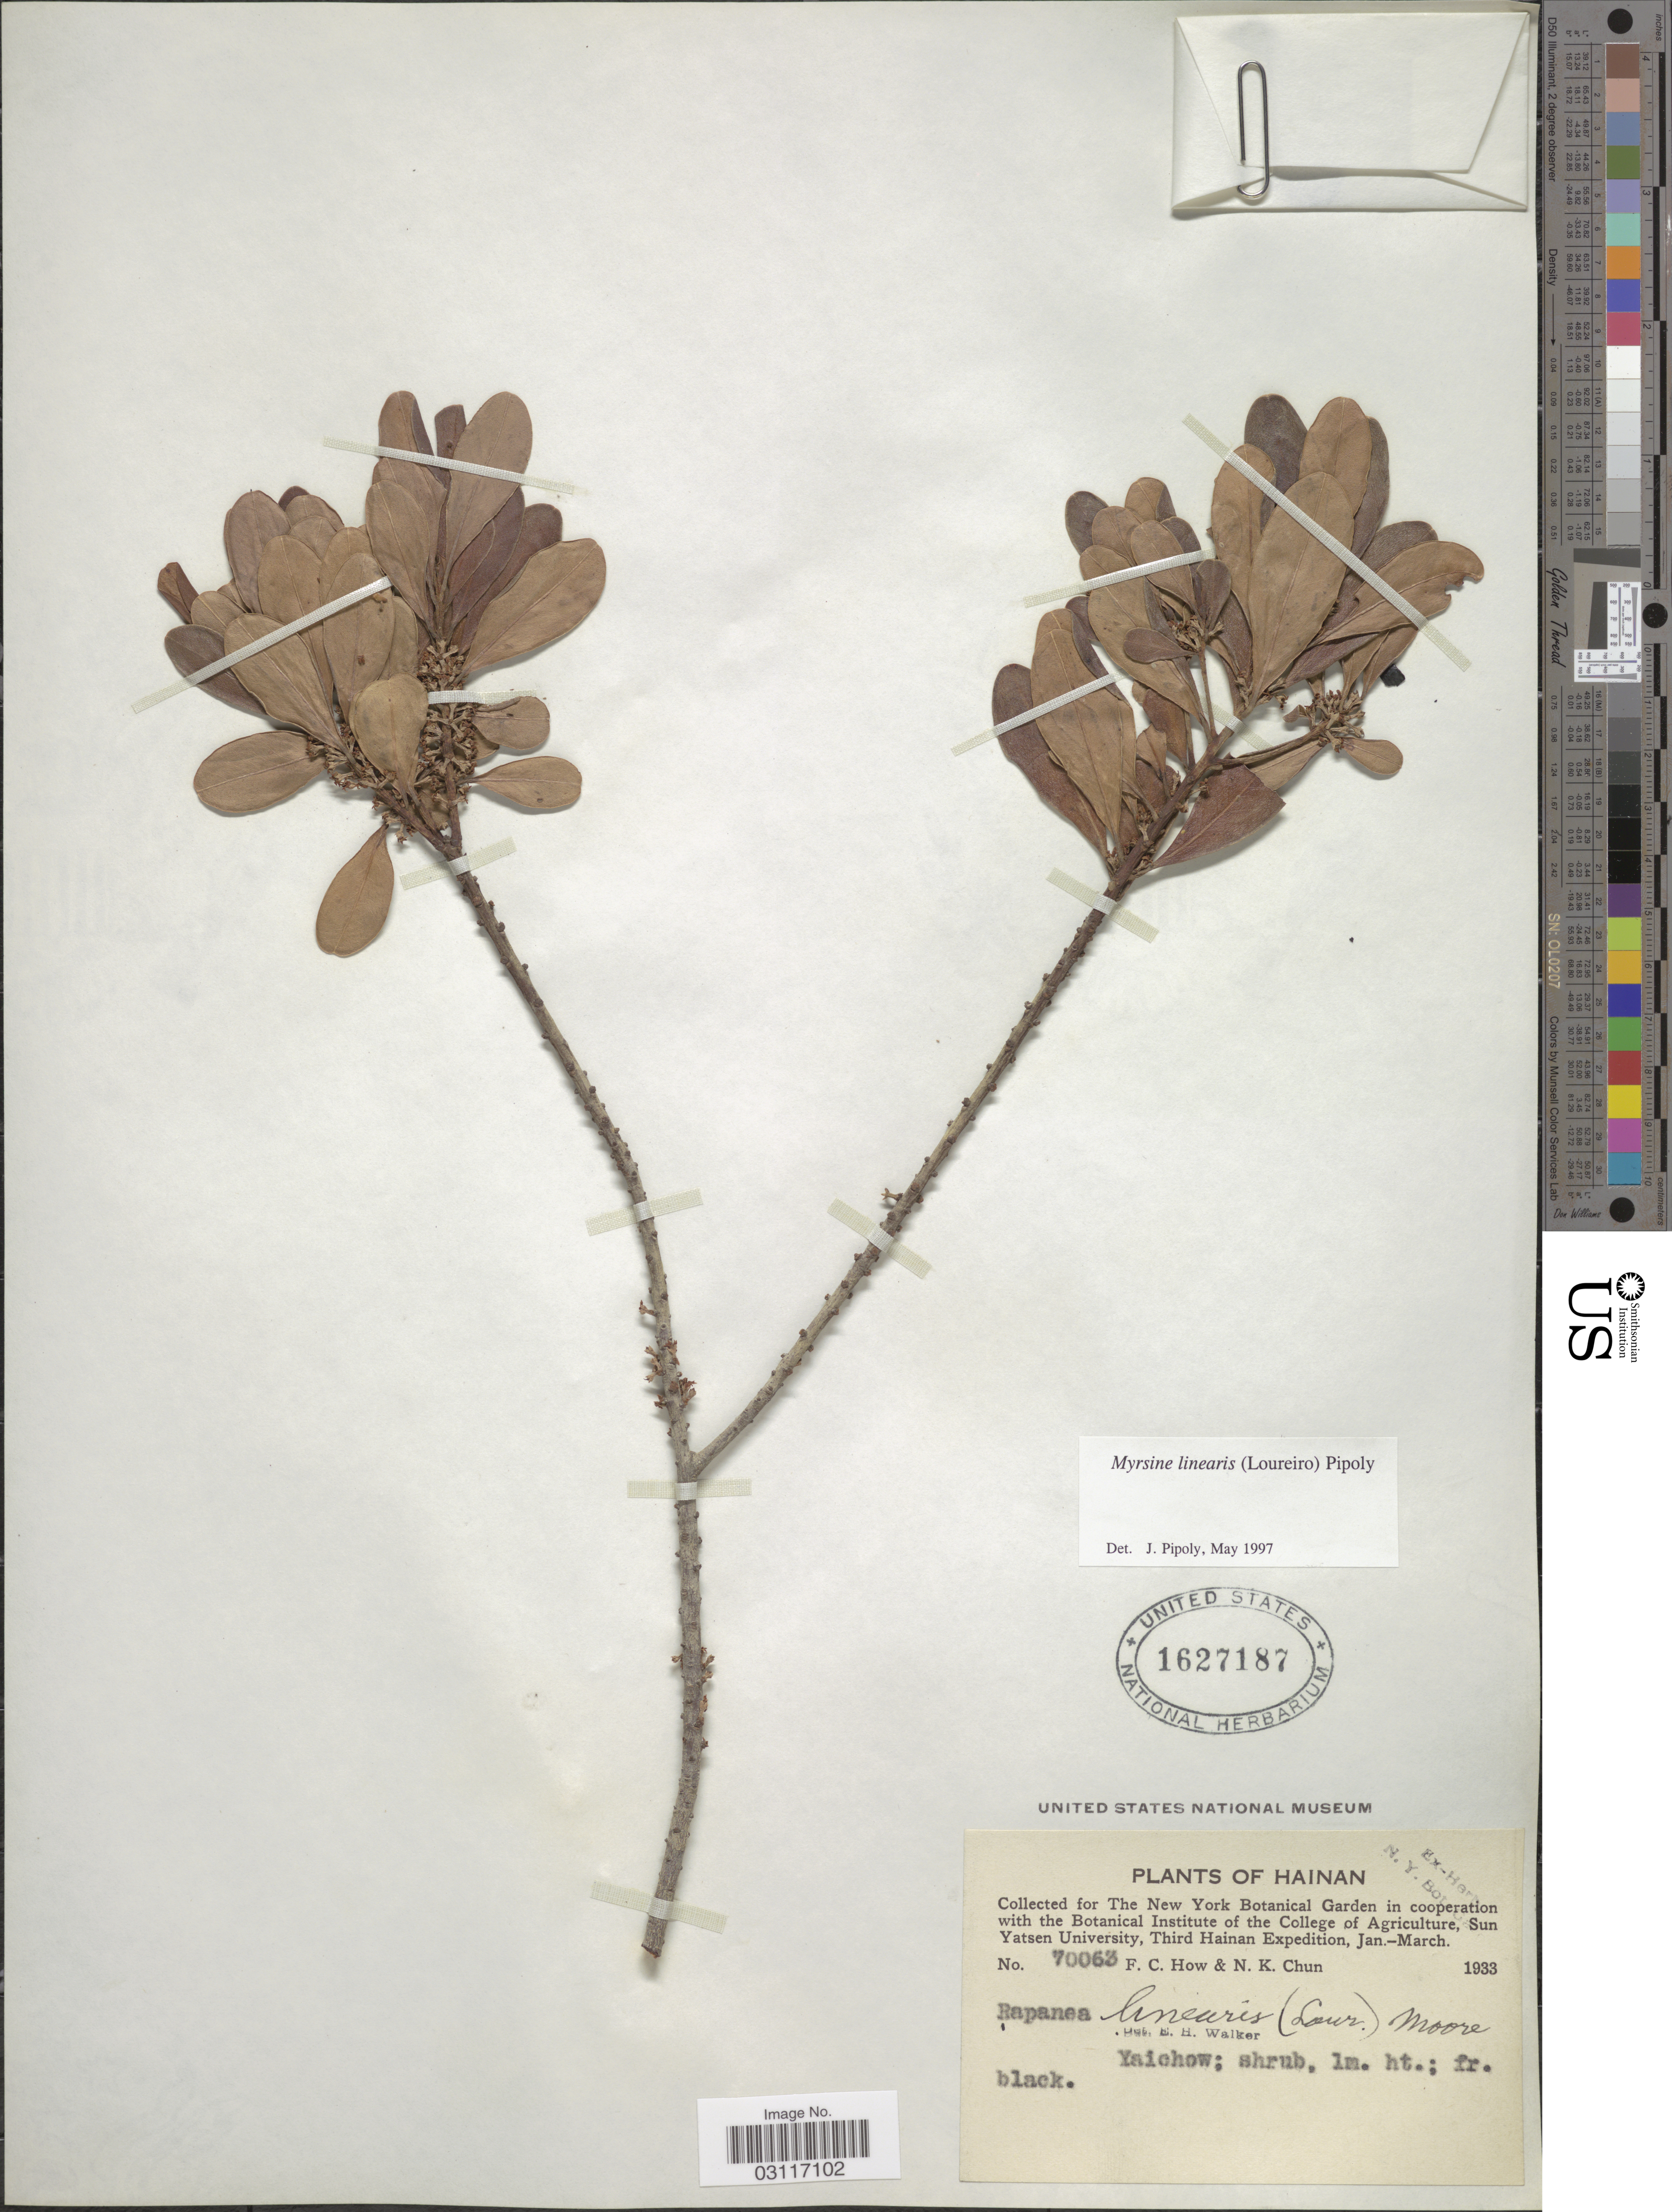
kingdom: Plantae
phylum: Tracheophyta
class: Magnoliopsida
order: Ericales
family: Primulaceae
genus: Myrsine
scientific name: Myrsine linearis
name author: (Lour.) Poir.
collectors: F. C. How & N. K. Chun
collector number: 70063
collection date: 1933-01/1933-03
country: China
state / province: Hainan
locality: Yaichow.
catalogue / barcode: US 1627187